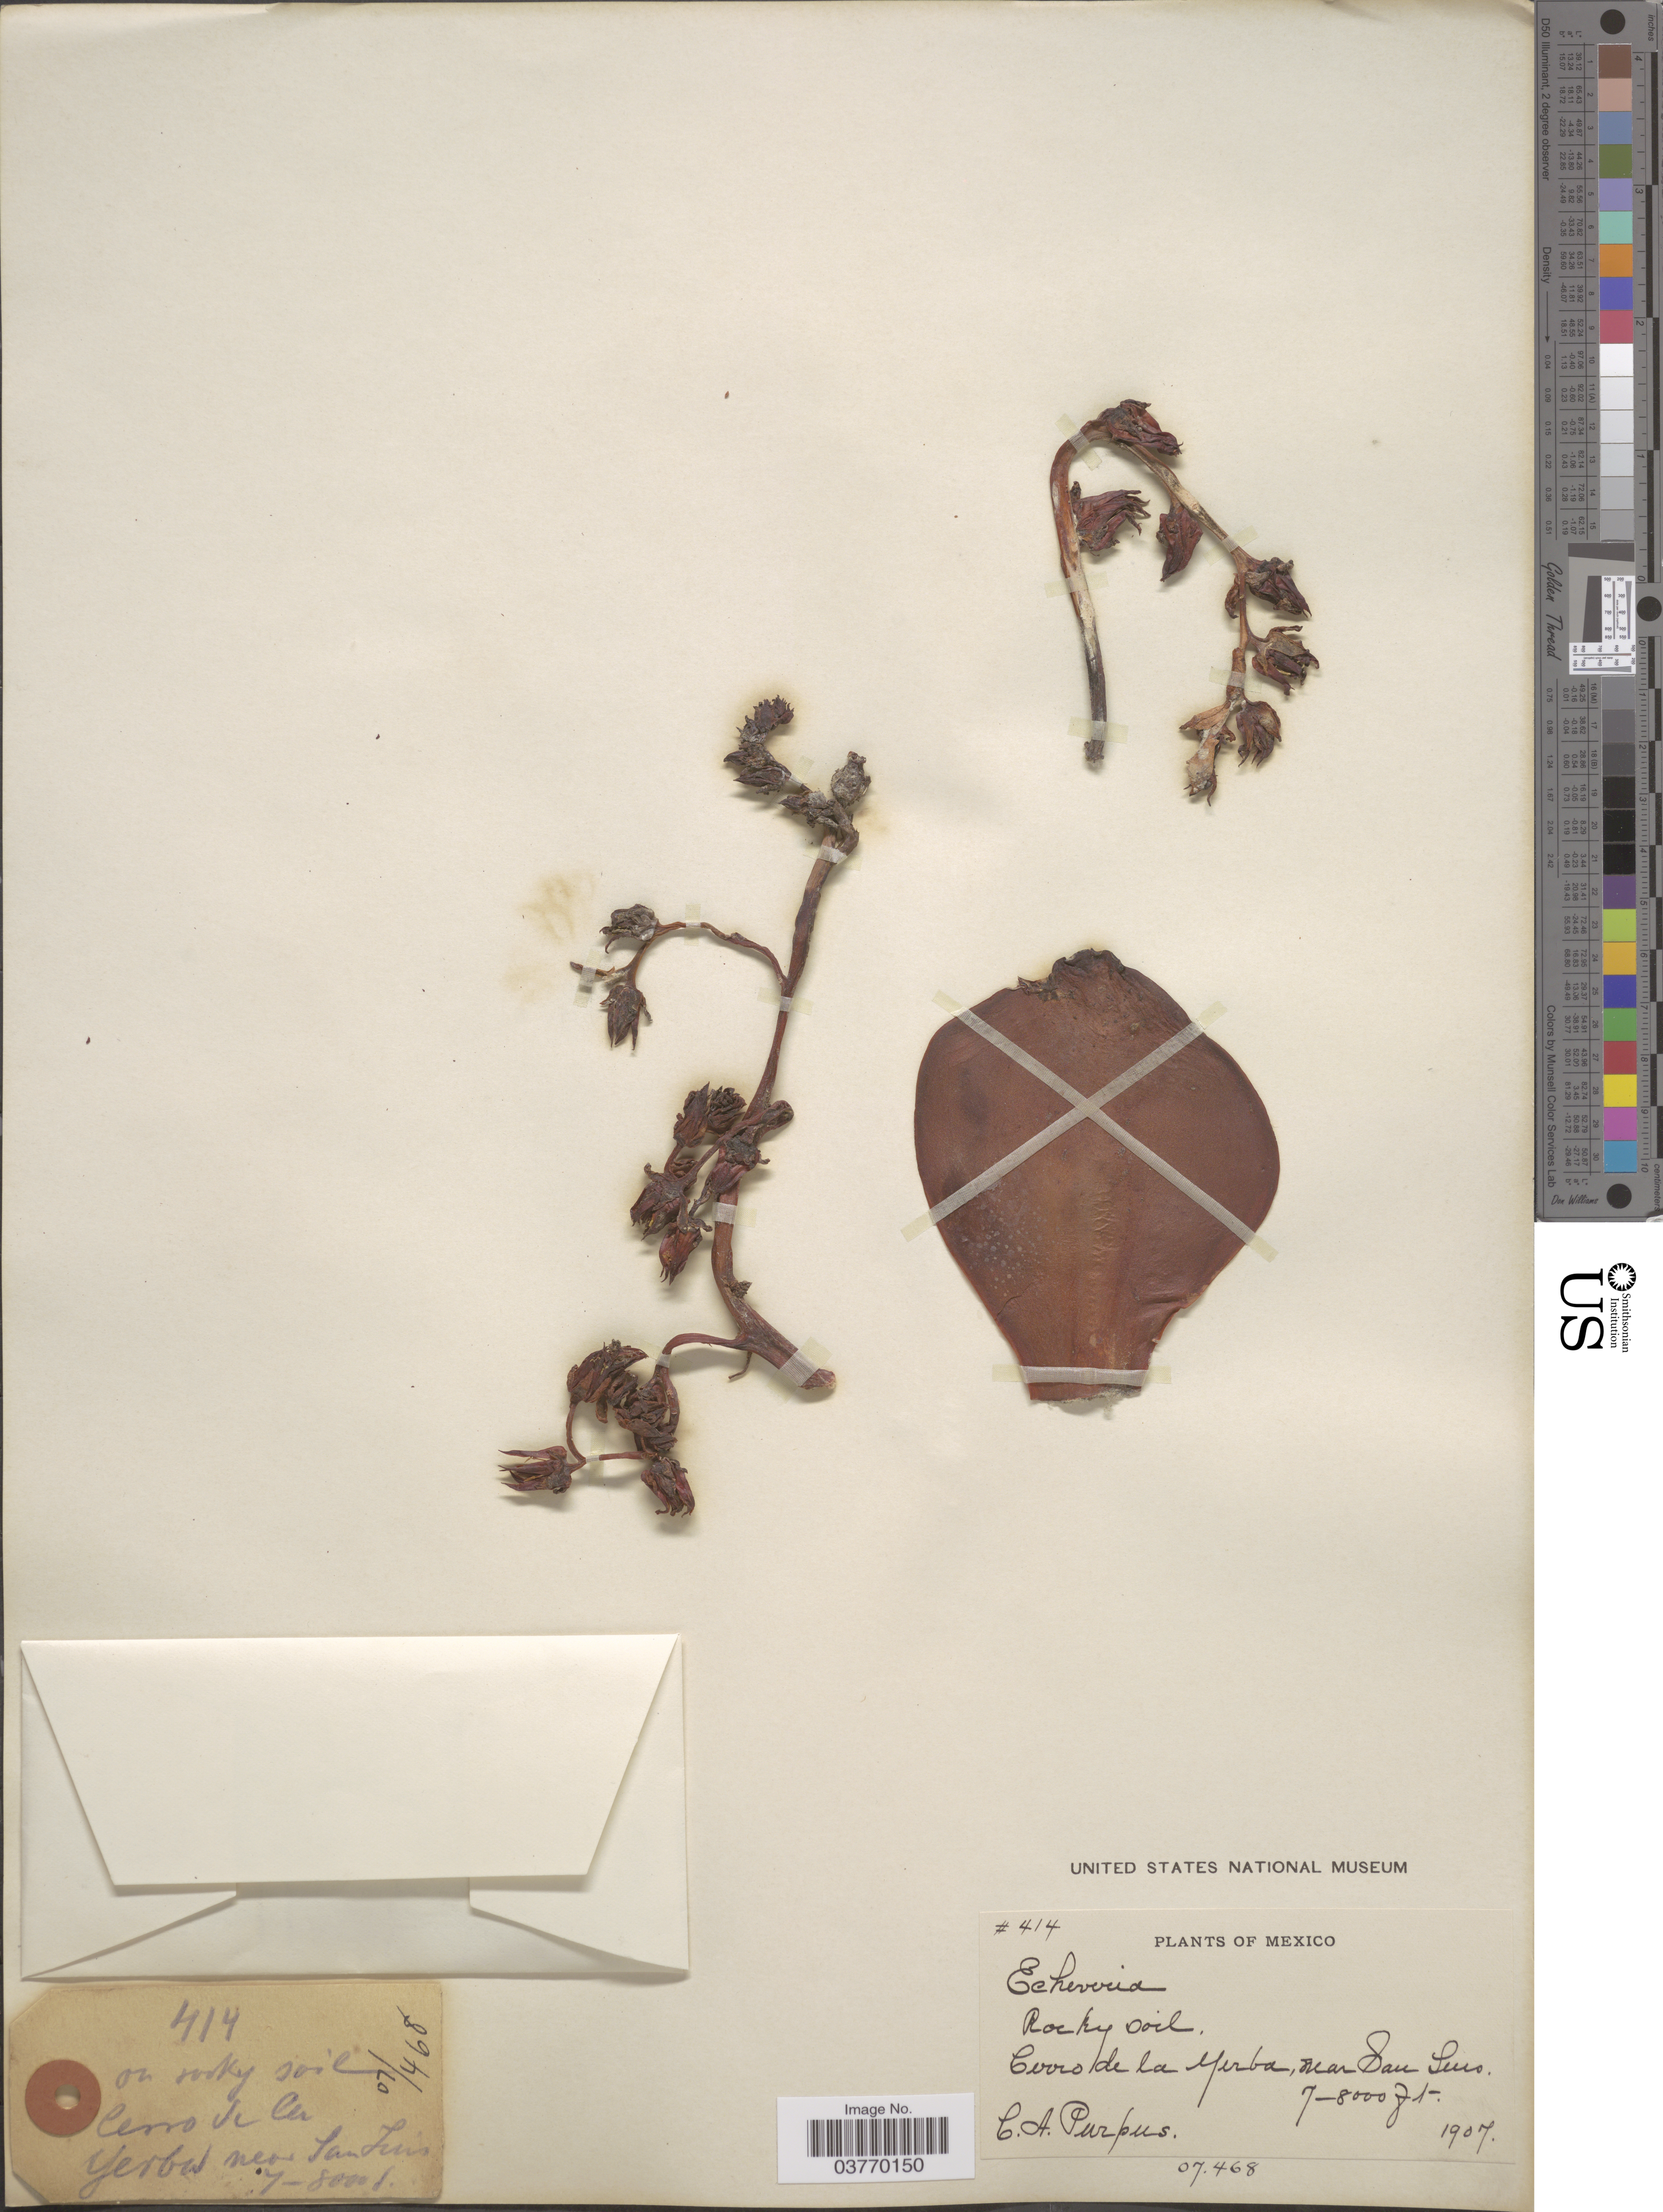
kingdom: Plantae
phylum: Tracheophyta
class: Magnoliopsida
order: Saxifragales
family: Crassulaceae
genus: Echeveria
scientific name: Echeveria gigantea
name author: Rose & Purpus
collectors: C. A. Purpus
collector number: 414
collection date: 1907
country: Mexico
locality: Cerro de la Yerba, near San Luis.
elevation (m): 2134